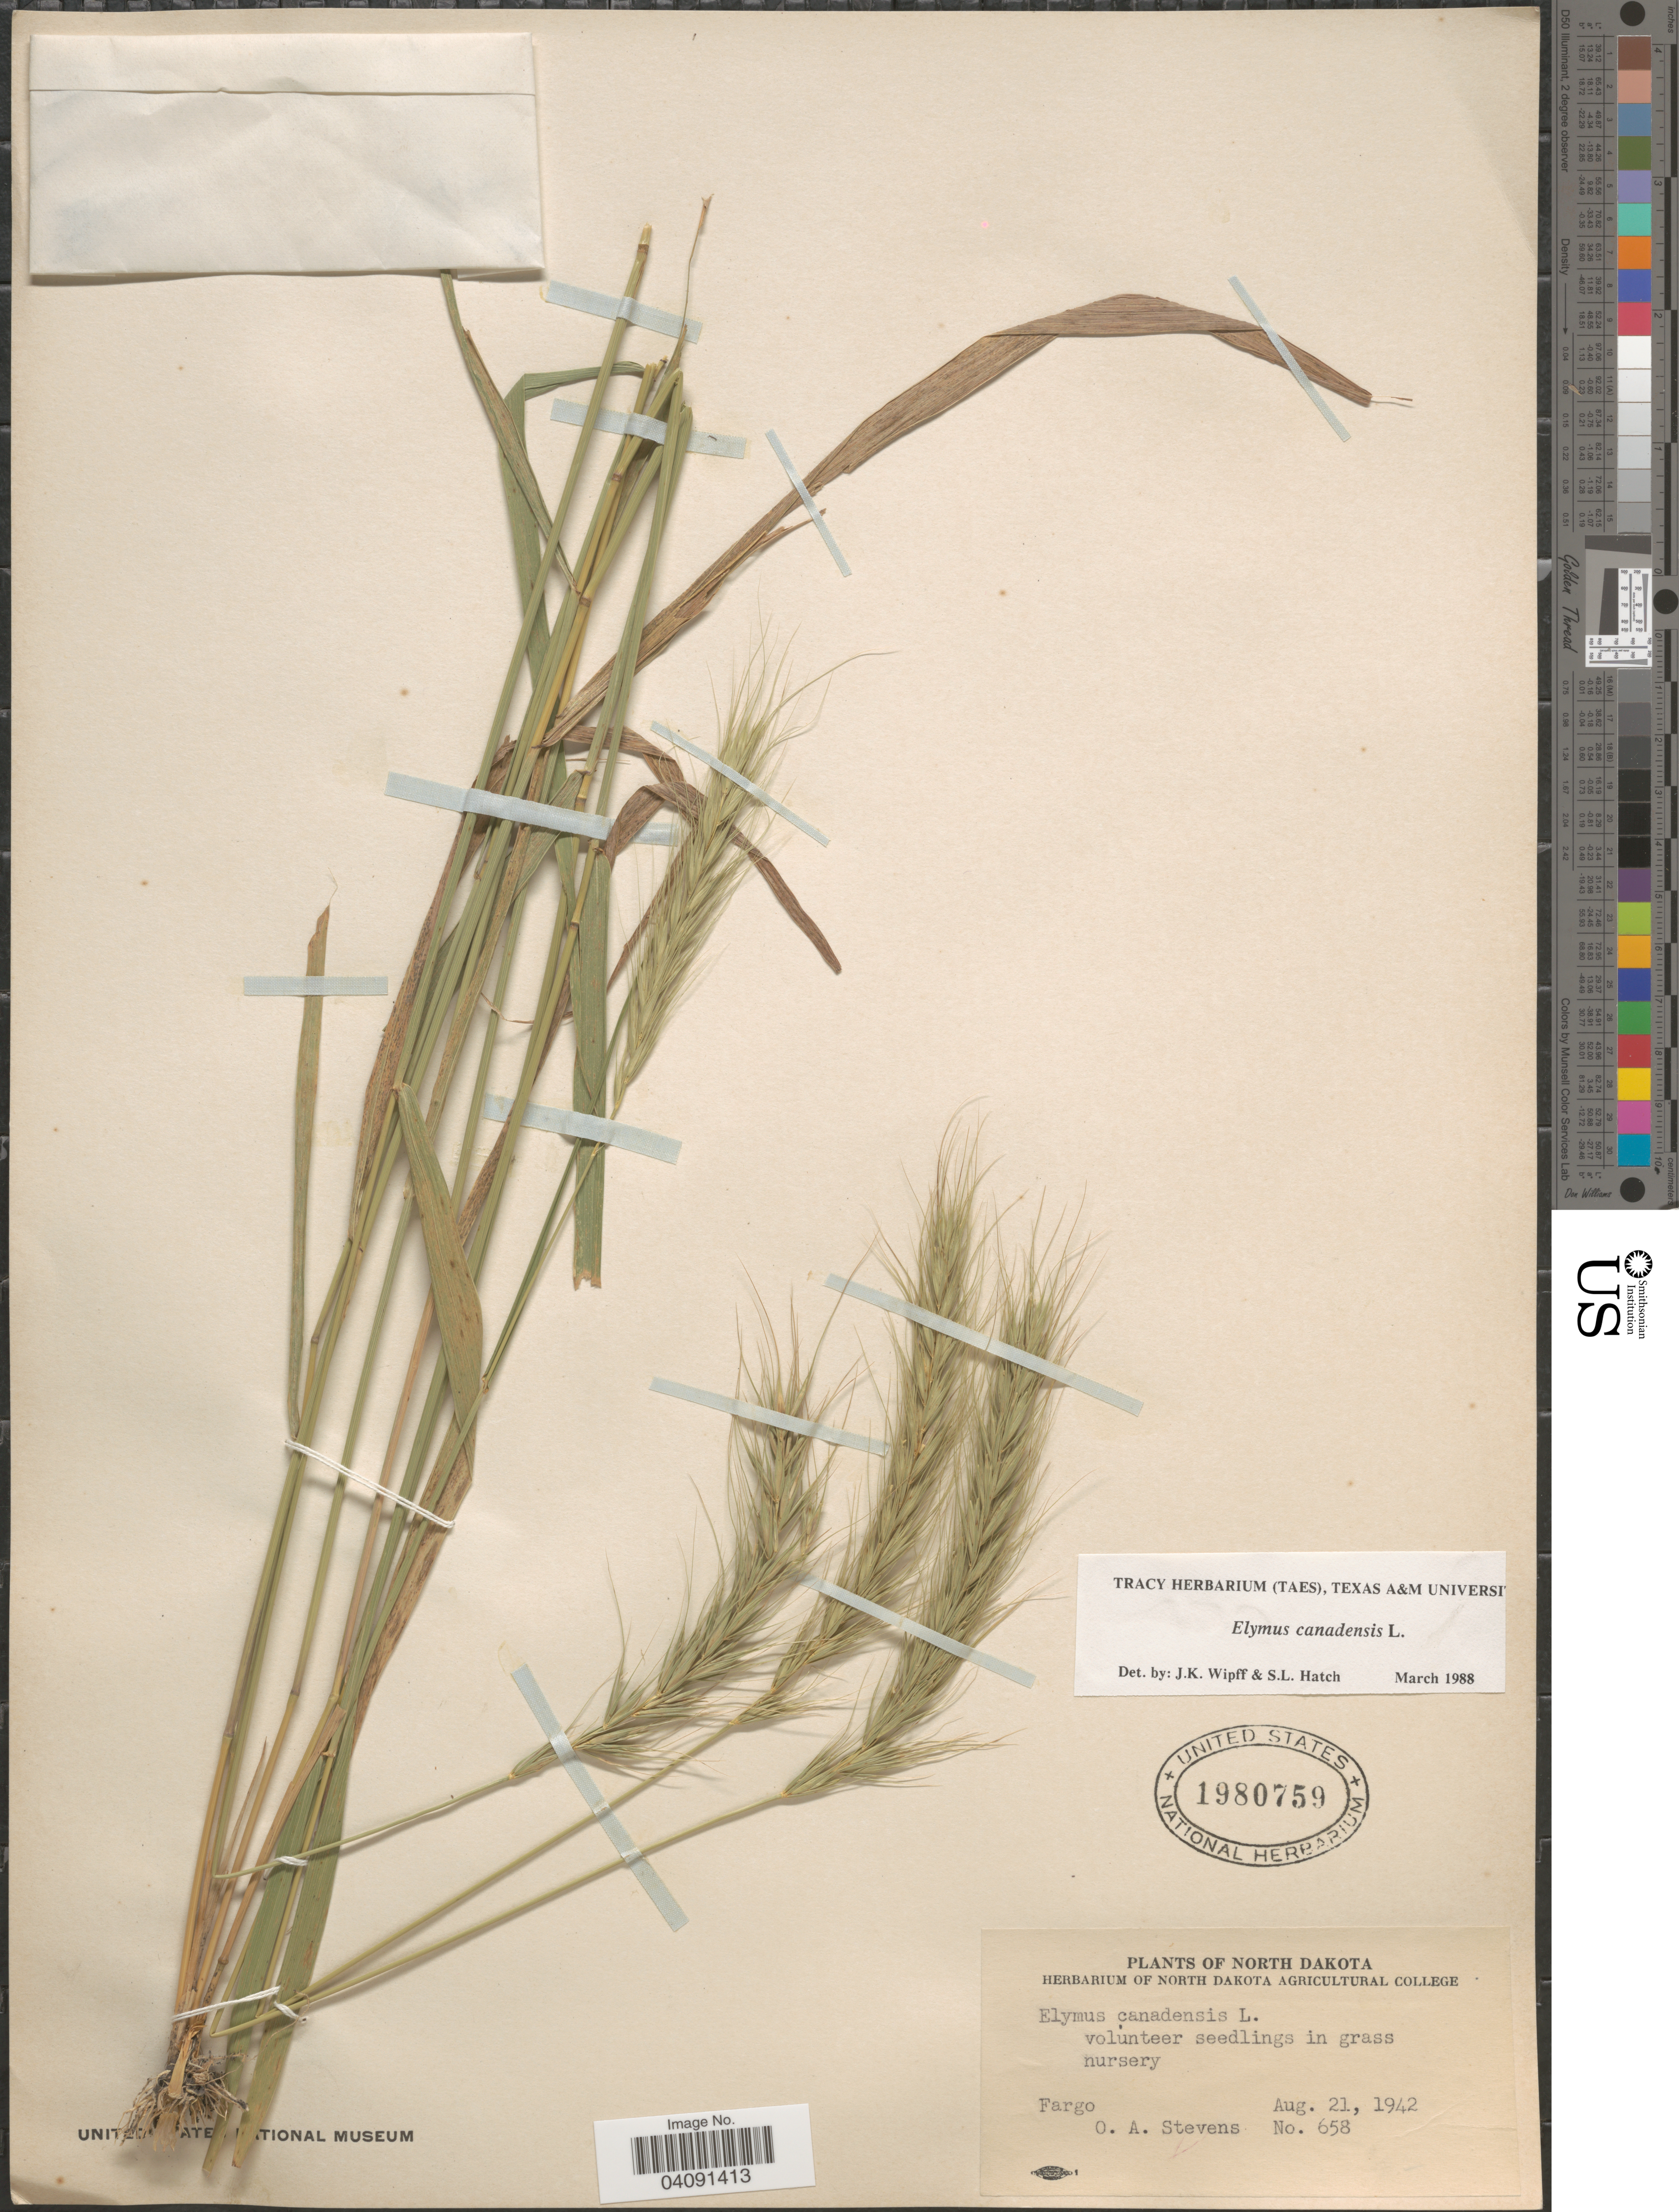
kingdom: Plantae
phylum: Tracheophyta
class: Liliopsida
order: Poales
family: Poaceae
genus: Elymus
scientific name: Elymus canadensis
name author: L.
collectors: O. A. Stevens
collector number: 658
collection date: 1942-08-21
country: United States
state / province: North Dakota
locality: Fargo.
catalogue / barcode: US 1980759